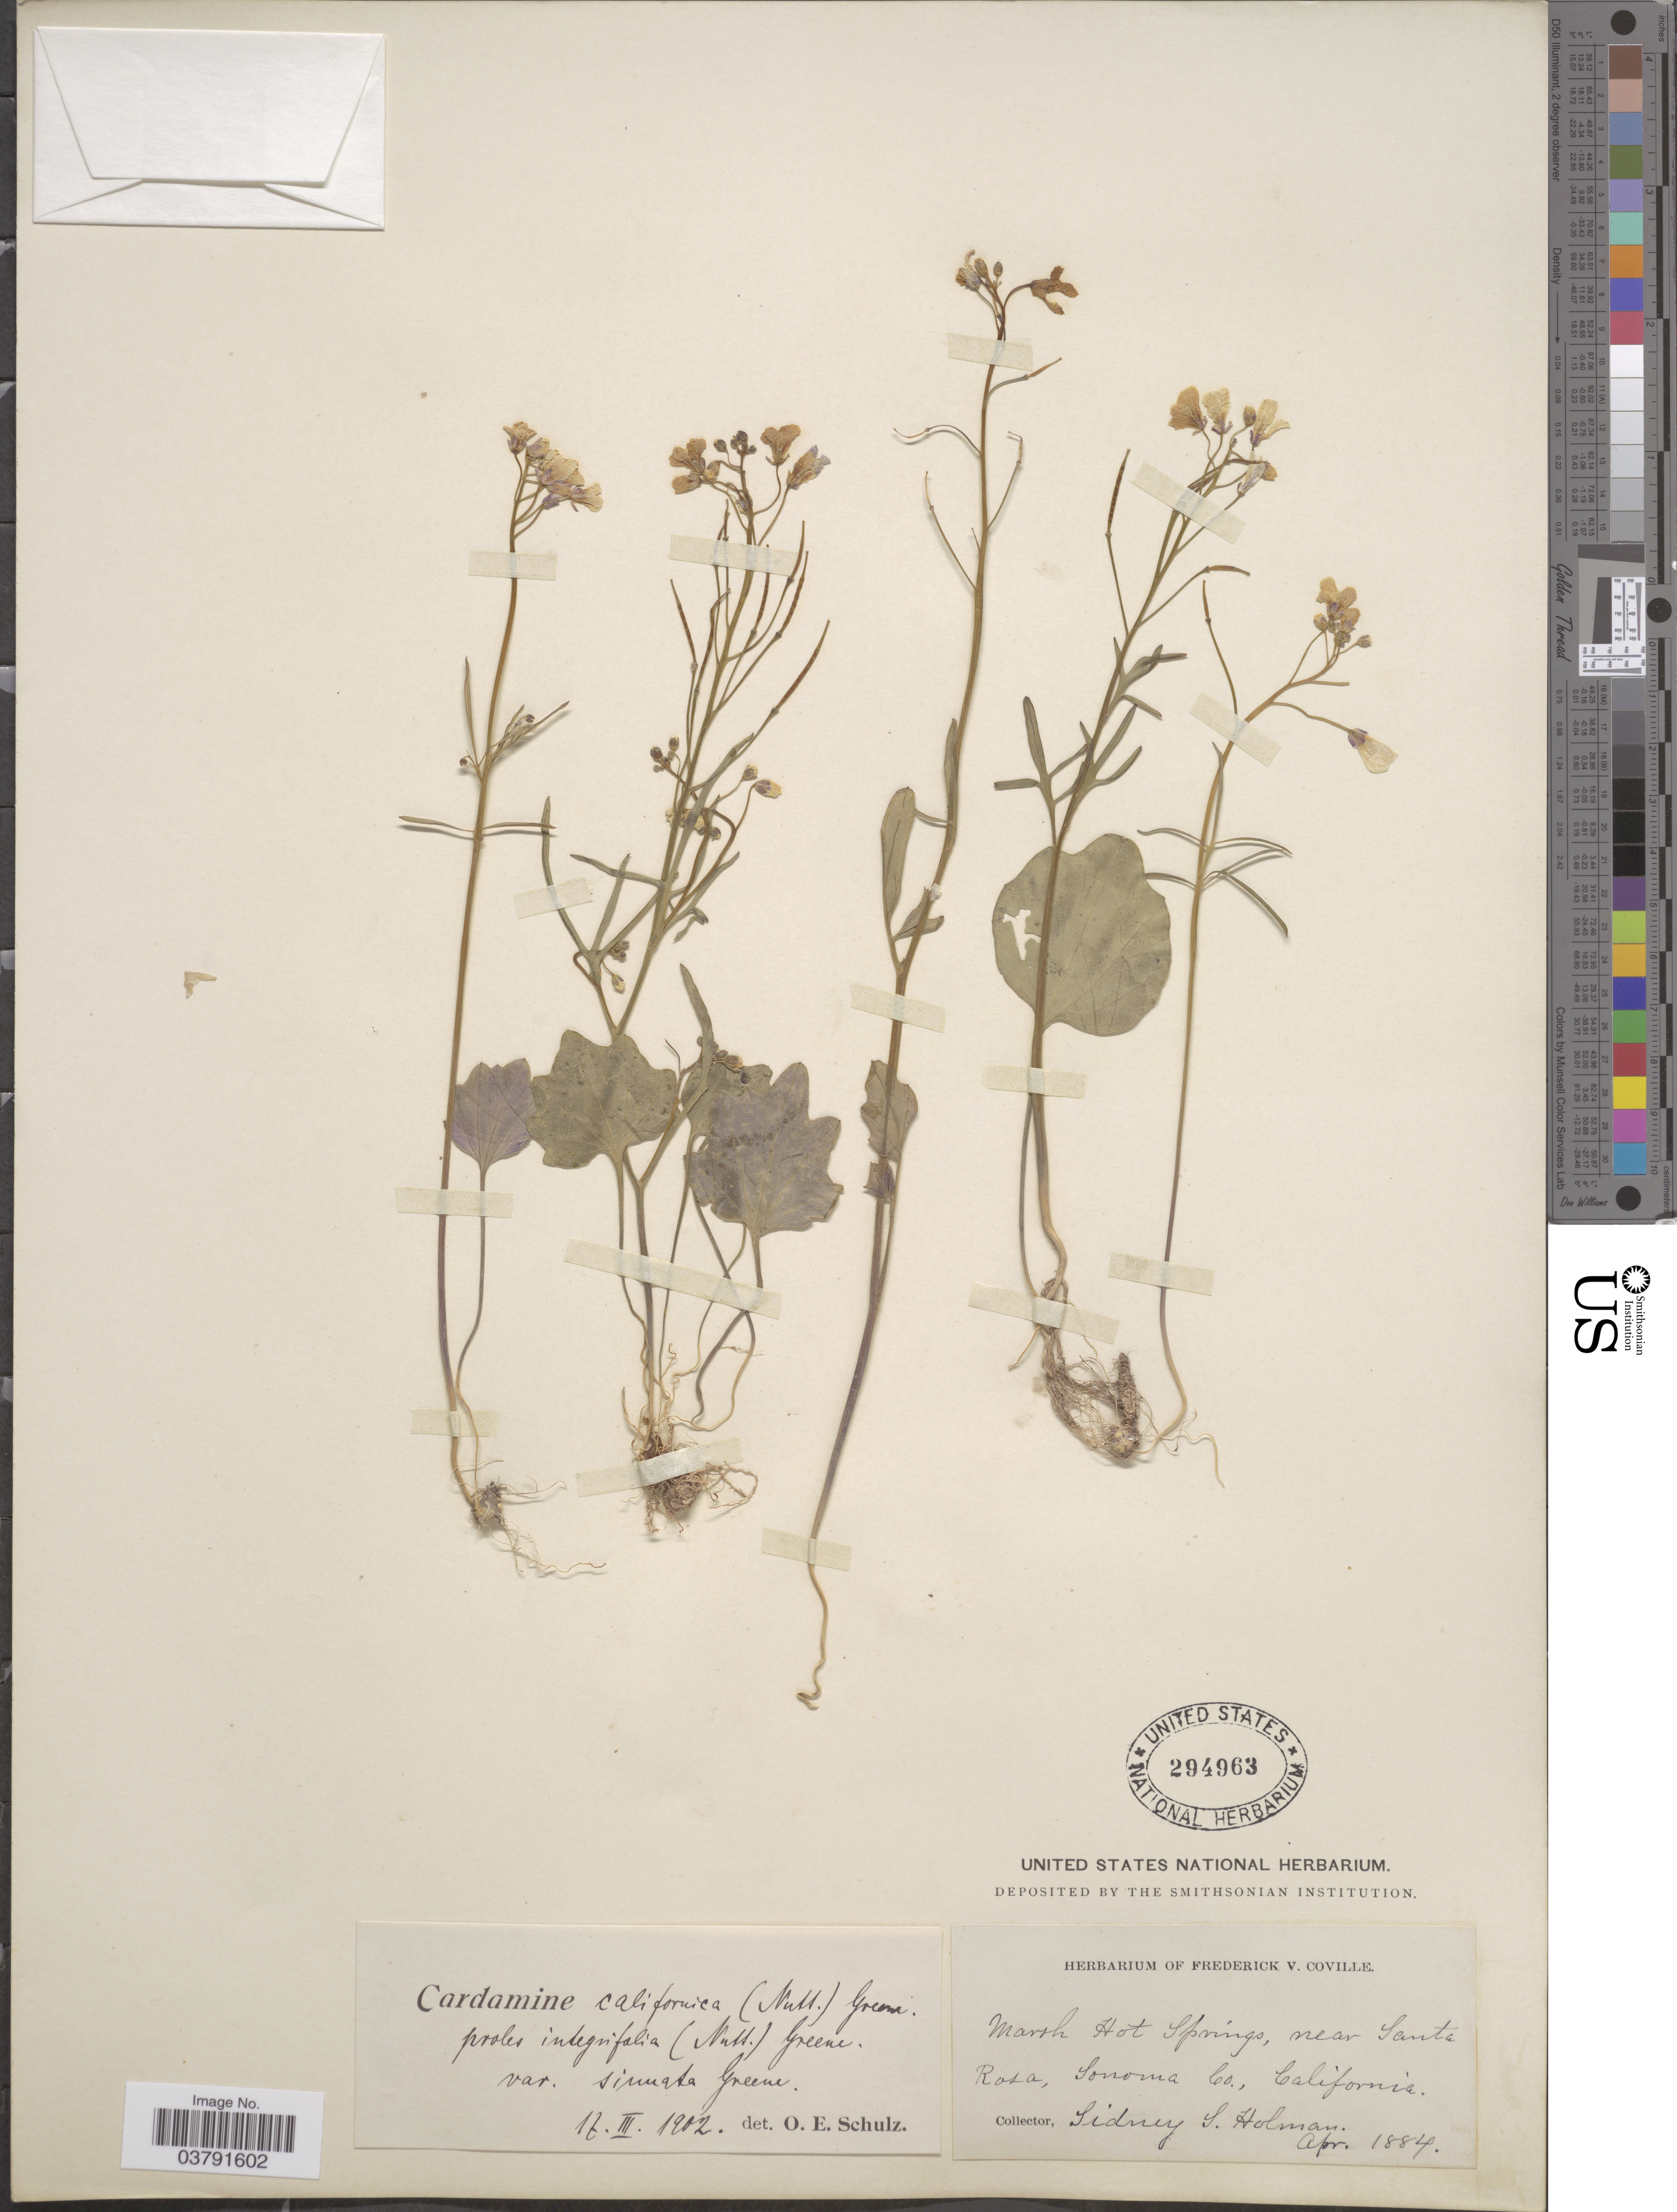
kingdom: Plantae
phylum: Tracheophyta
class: Magnoliopsida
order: Brassicales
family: Brassicaceae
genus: Dentaria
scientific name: Dentaria californica var. sinuata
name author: (Greene) Detling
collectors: S. Holman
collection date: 1884-04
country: United States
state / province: California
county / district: Sonoma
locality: Marsh Hot Springs, near Santa Rosa, Sonoma Co.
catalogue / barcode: US 294963